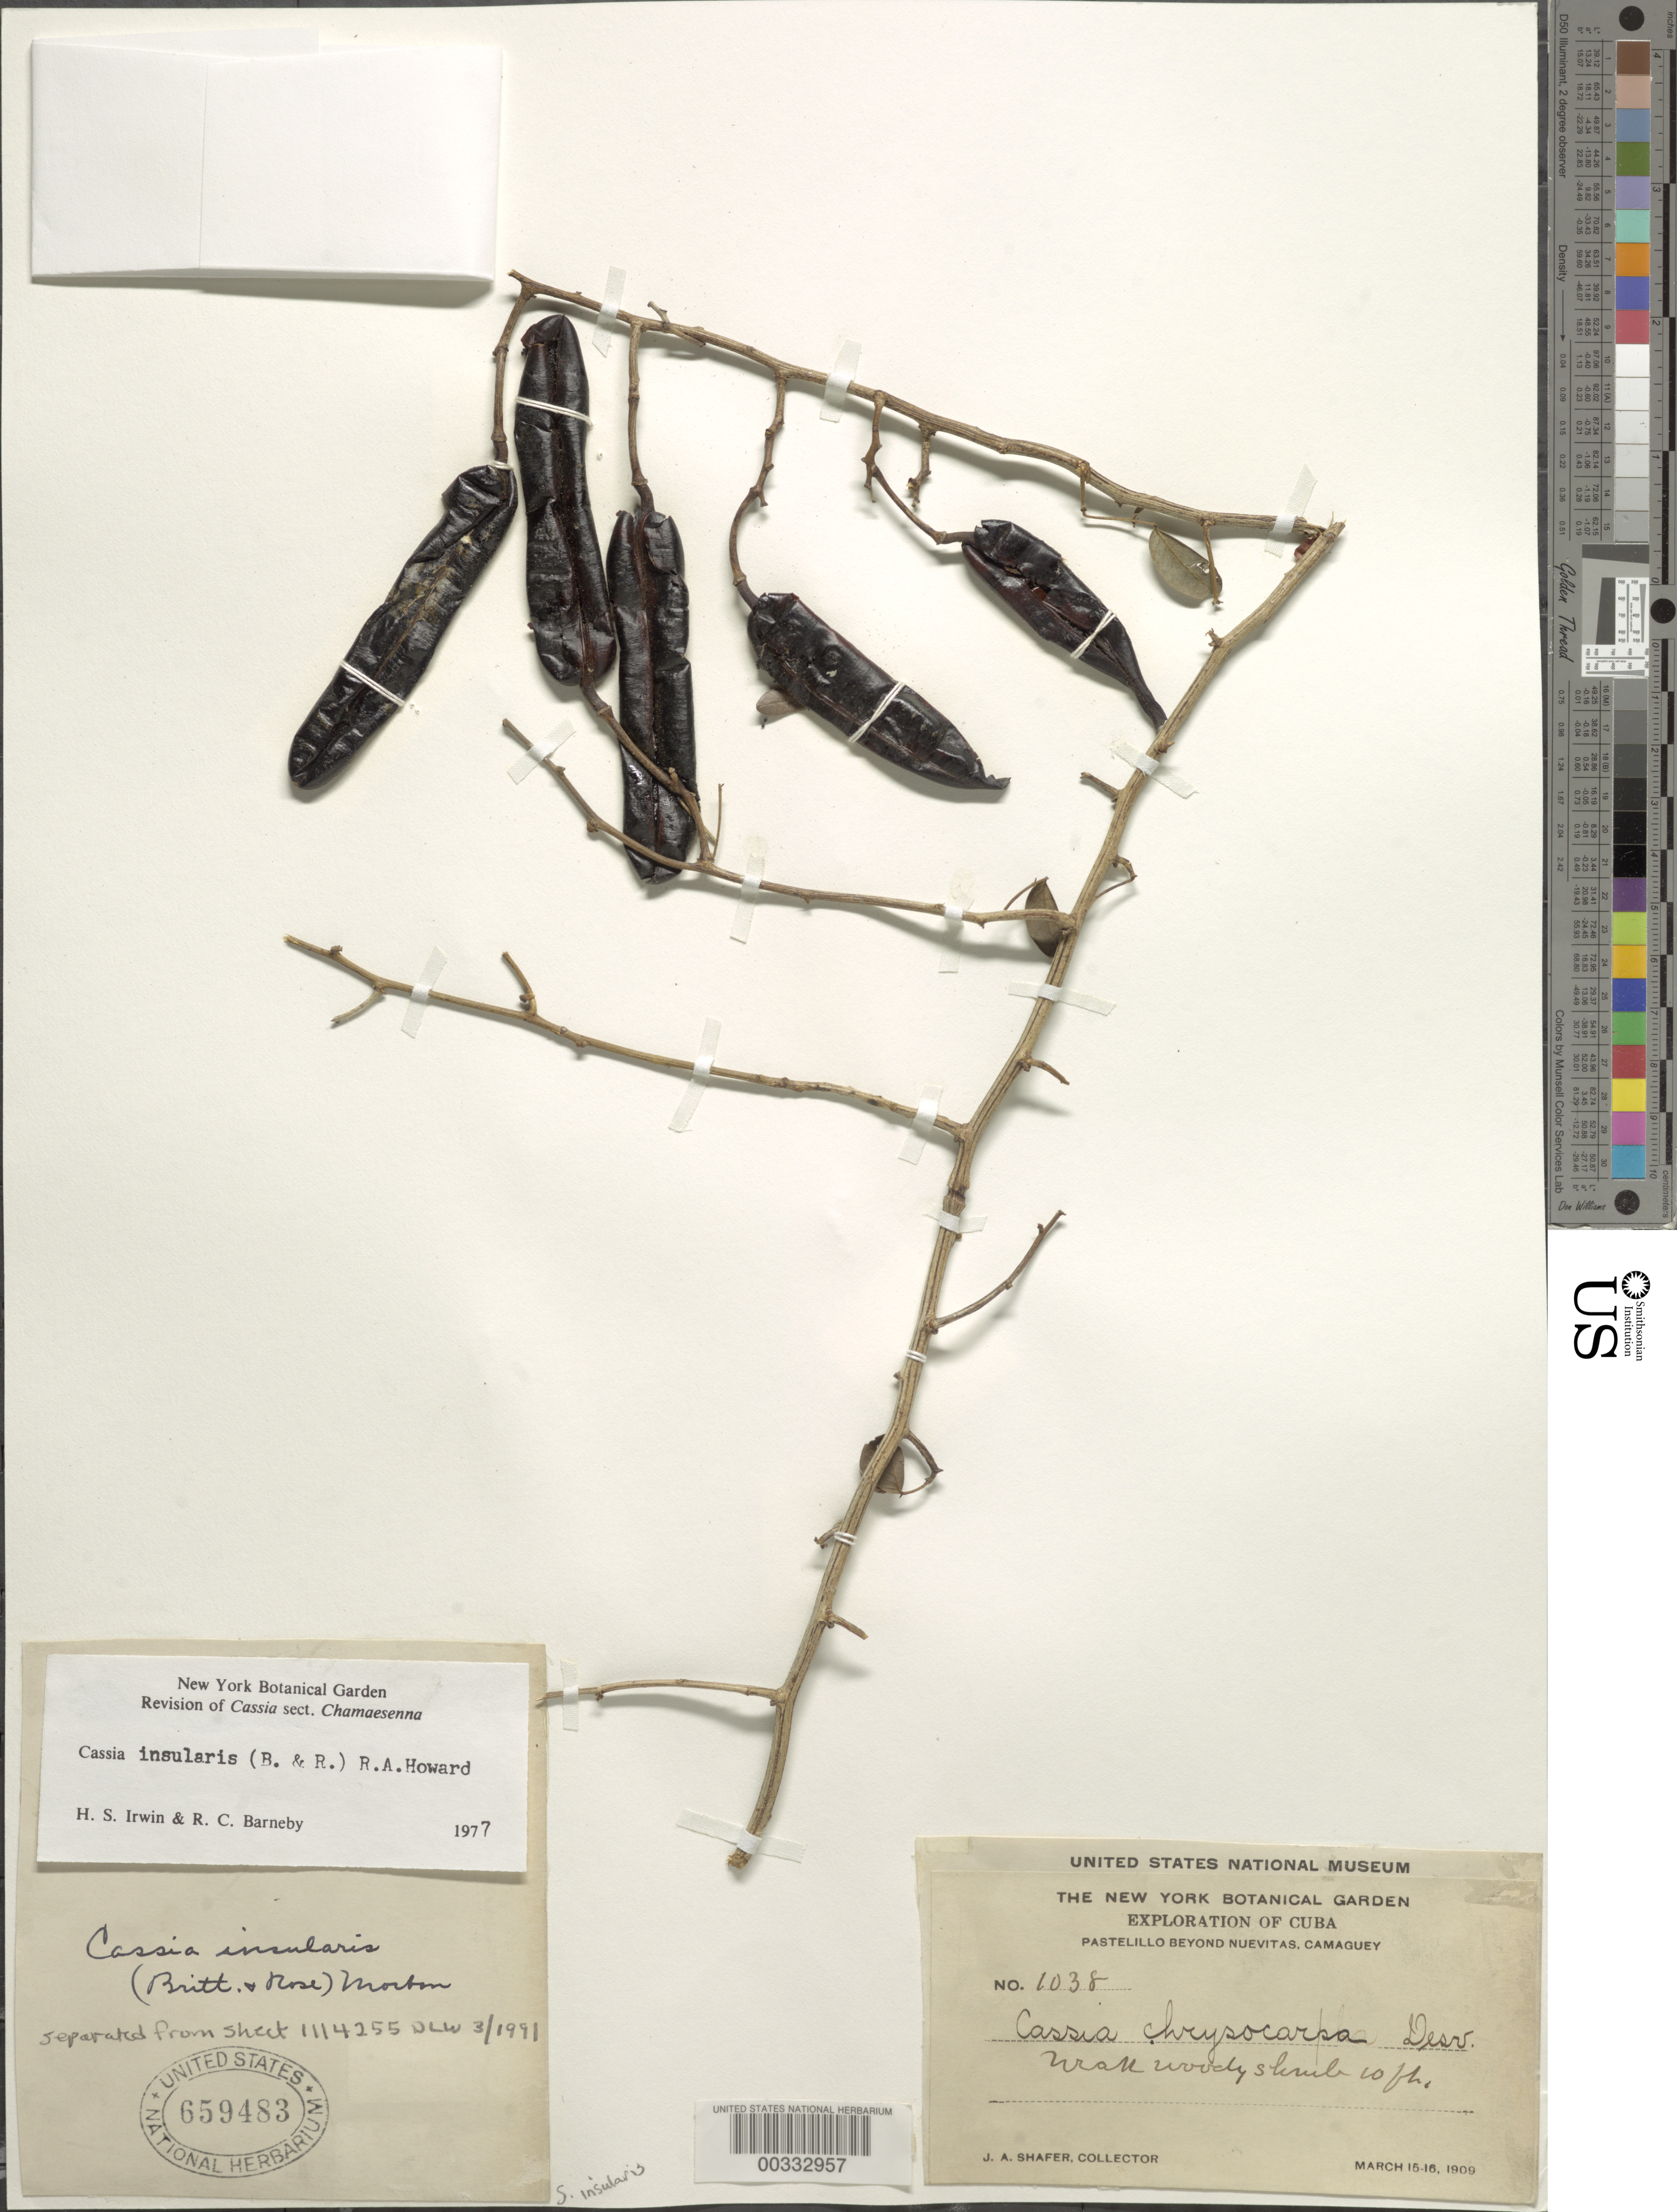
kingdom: Plantae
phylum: Tracheophyta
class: Magnoliopsida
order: Fabales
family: Fabaceae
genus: Senna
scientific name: Senna insularis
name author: (Britton & Rose) H.S. Irwin & Barneby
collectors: J. A. Shafer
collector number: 1038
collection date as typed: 15 Mar 1909 to 16 Mar 1909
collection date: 1909-03-15/1909-03-16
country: Cuba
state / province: Camagüey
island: Greater Antilles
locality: Pastelillo beyond Nuevitas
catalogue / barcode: US 659483